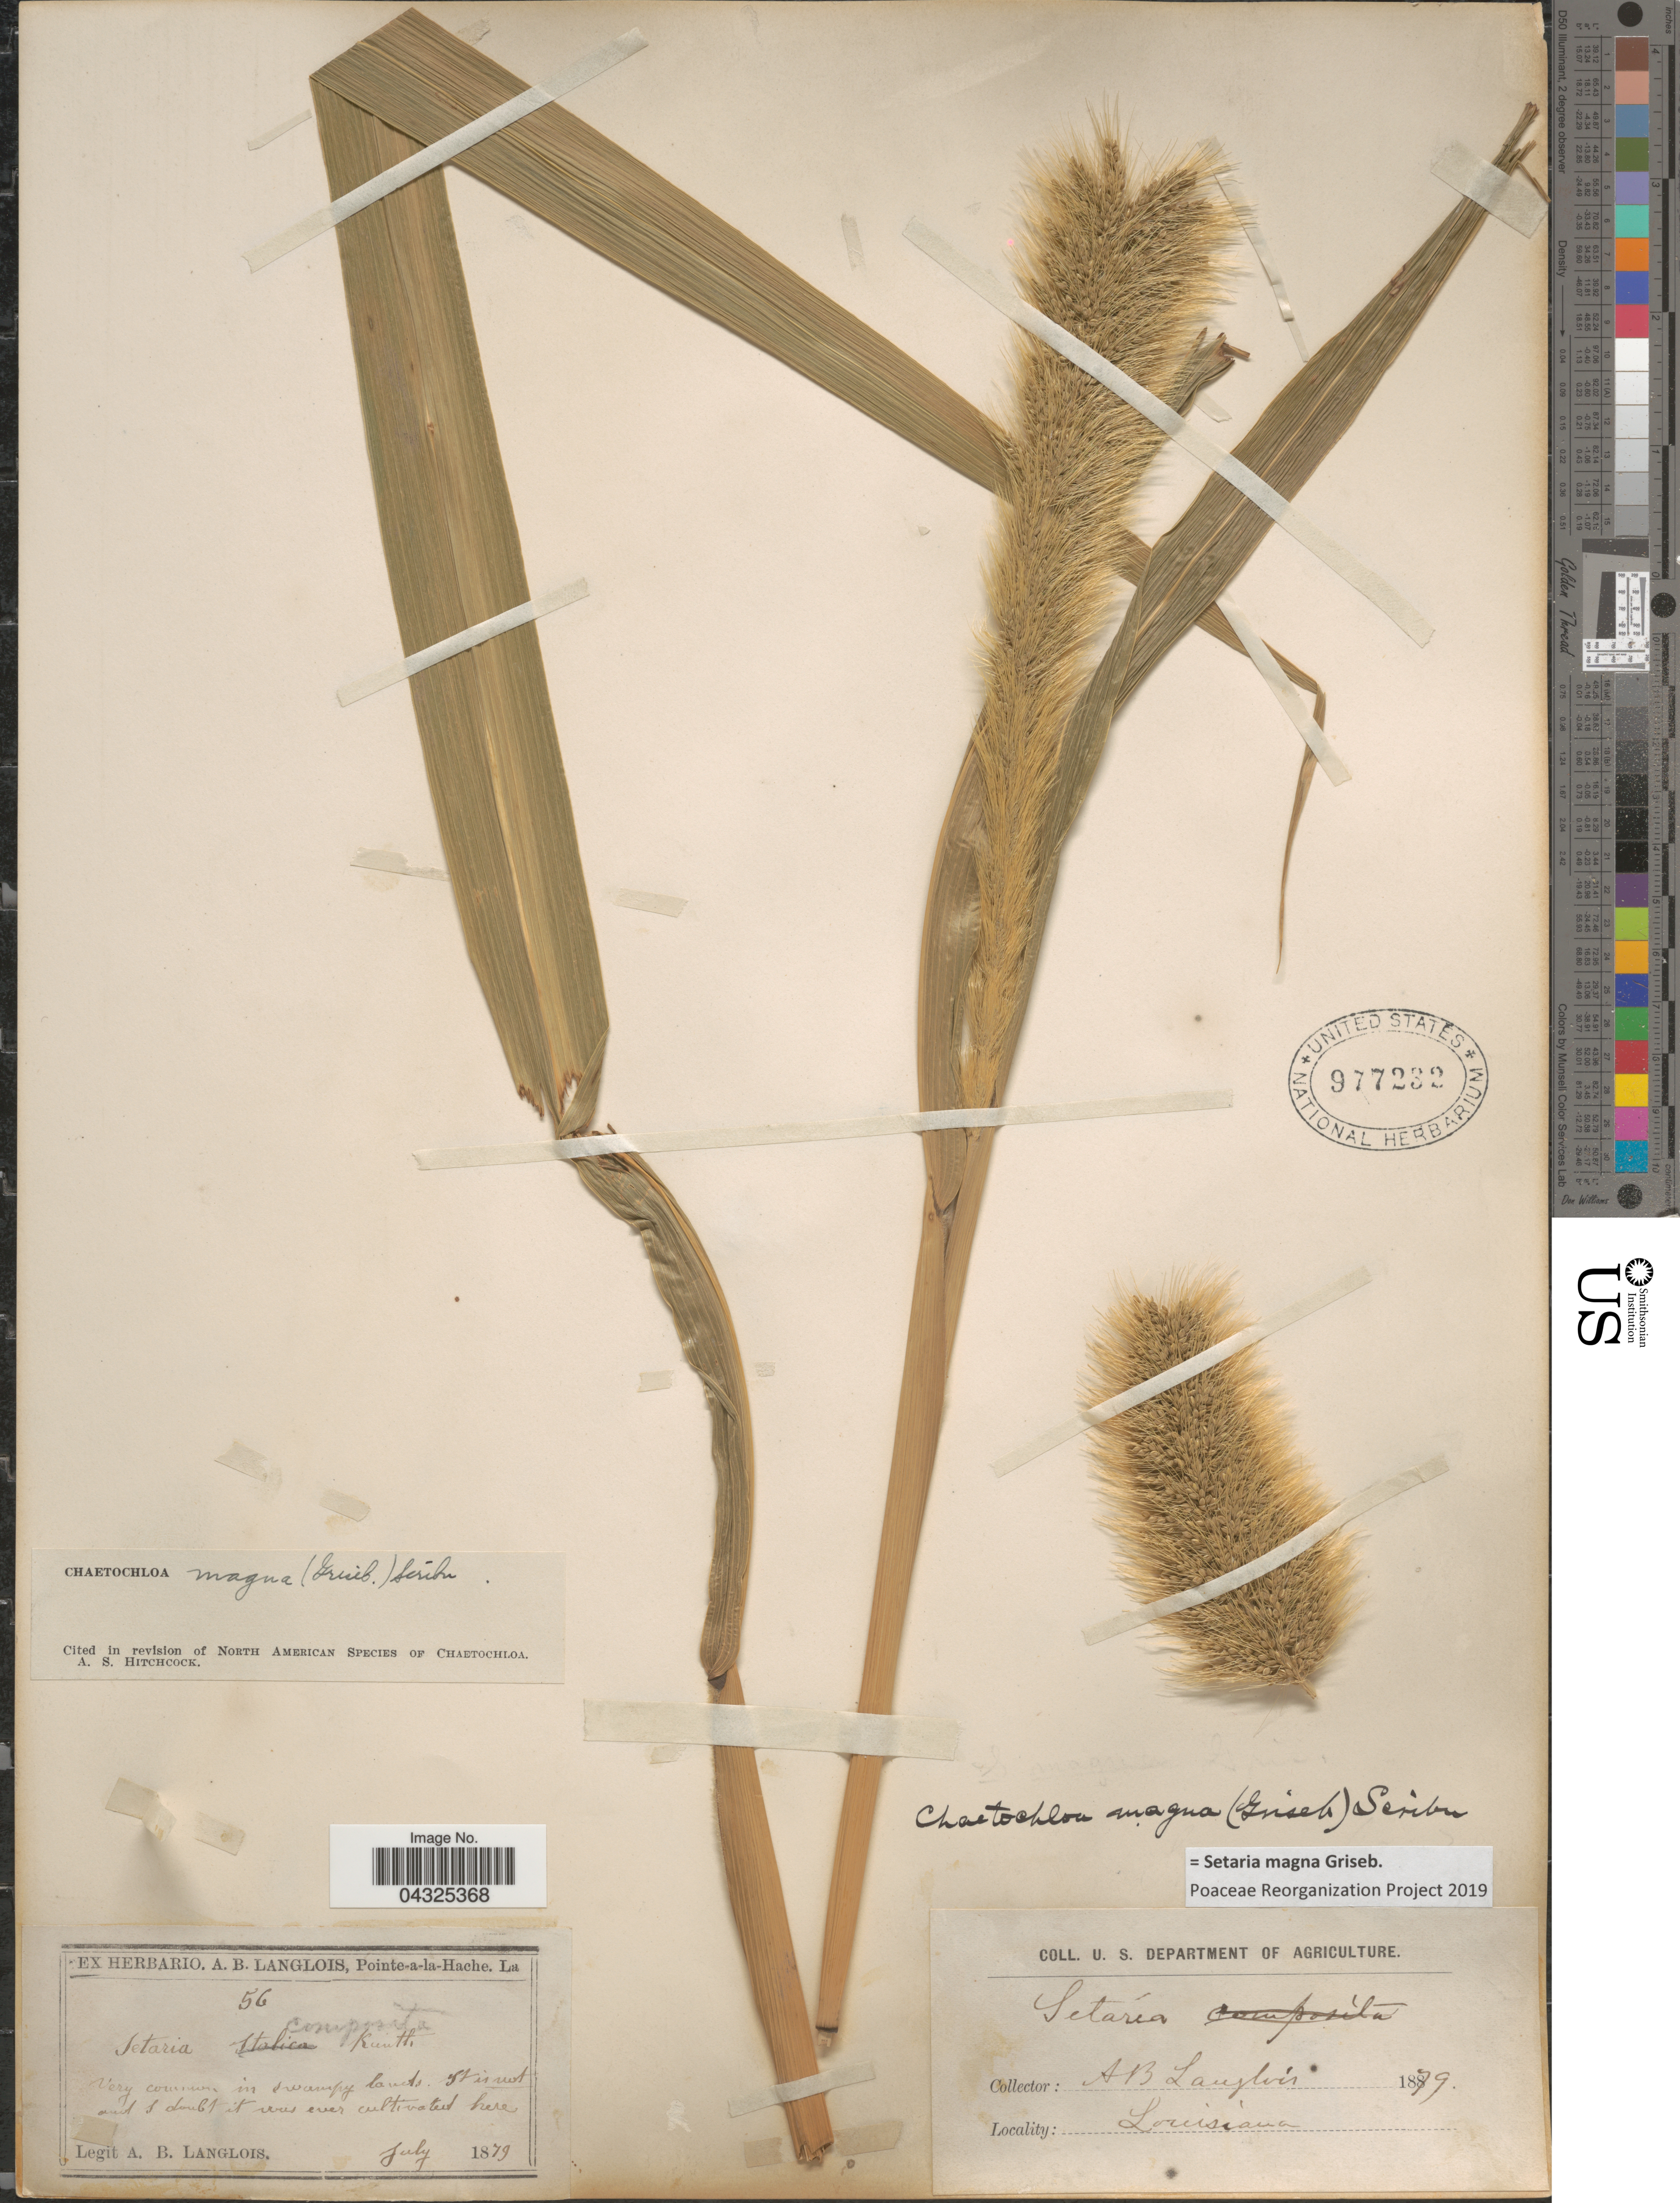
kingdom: Plantae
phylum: Tracheophyta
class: Liliopsida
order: Poales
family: Poaceae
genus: Setaria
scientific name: Setaria magna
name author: Griseb.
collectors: A. Langlois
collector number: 56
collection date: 1879-07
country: United States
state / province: Louisiana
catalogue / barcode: US 977232